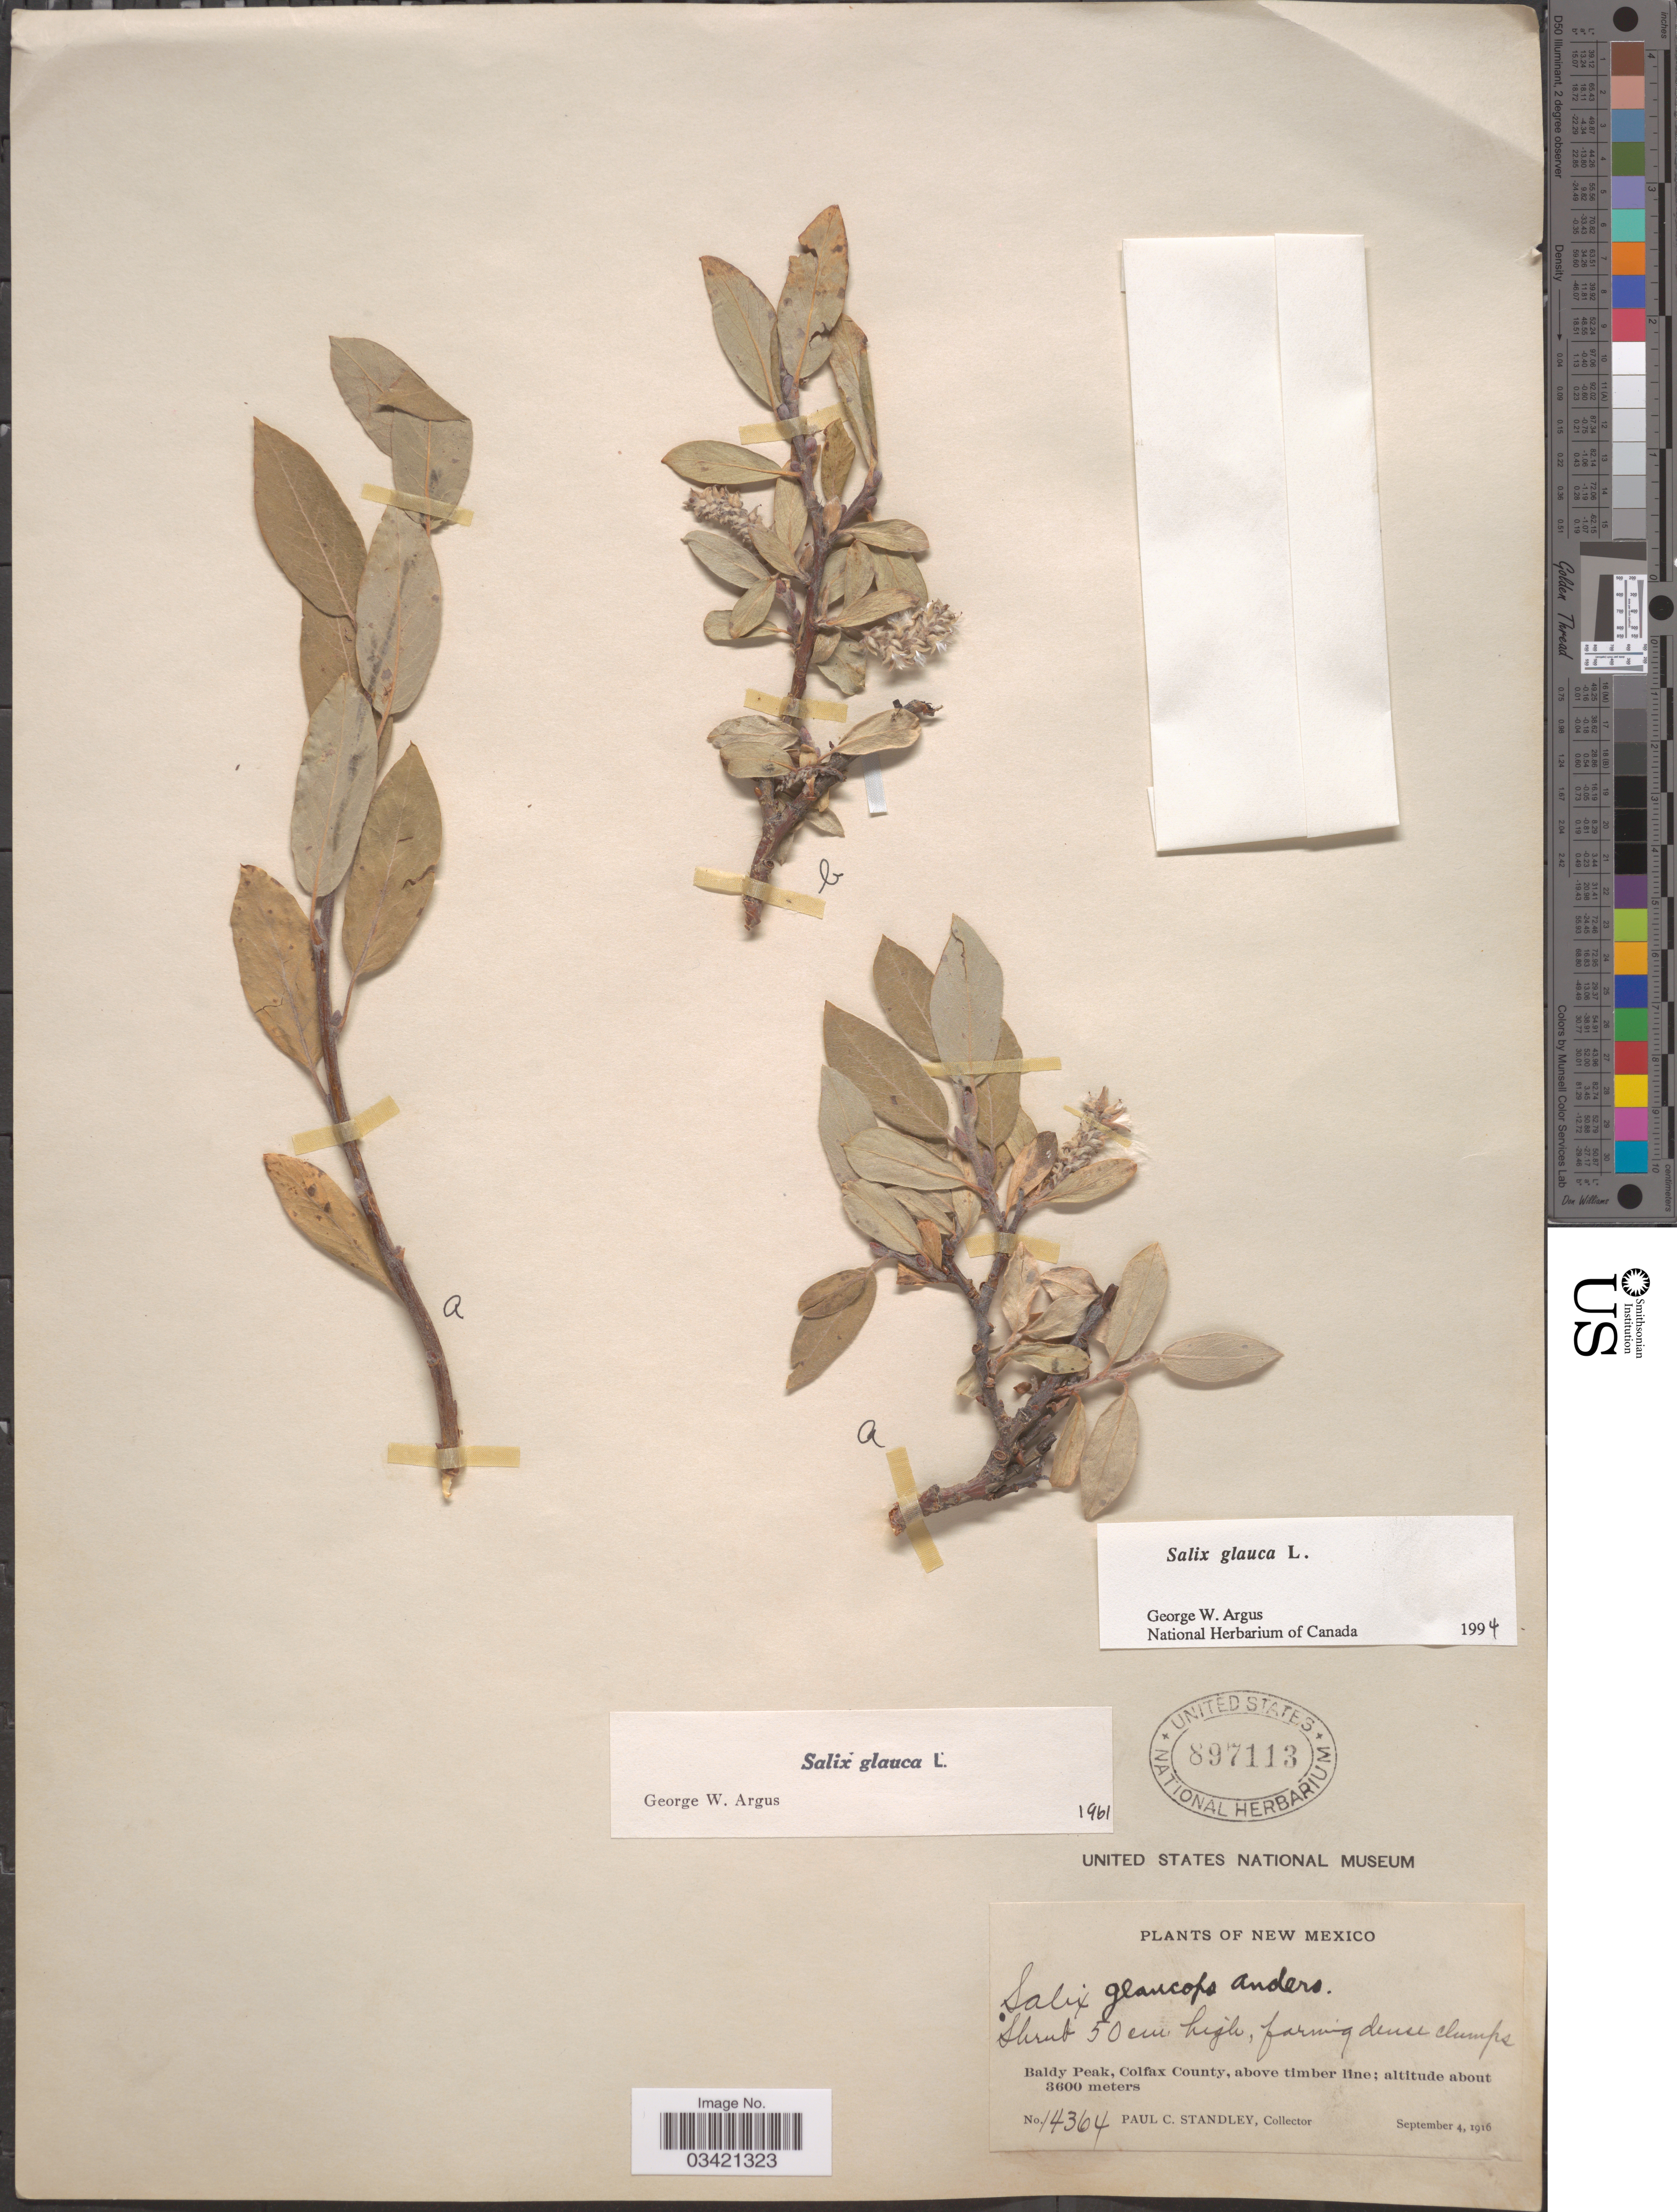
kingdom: Plantae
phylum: Tracheophyta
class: Magnoliopsida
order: Malpighiales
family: Salicaceae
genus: Salix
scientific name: Salix glauca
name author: L.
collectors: P. C. Standley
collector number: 14364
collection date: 1916-09-04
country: United States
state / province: New Mexico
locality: Baldy Peak, Colfax County, above timber line.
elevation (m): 3600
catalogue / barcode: US 897113